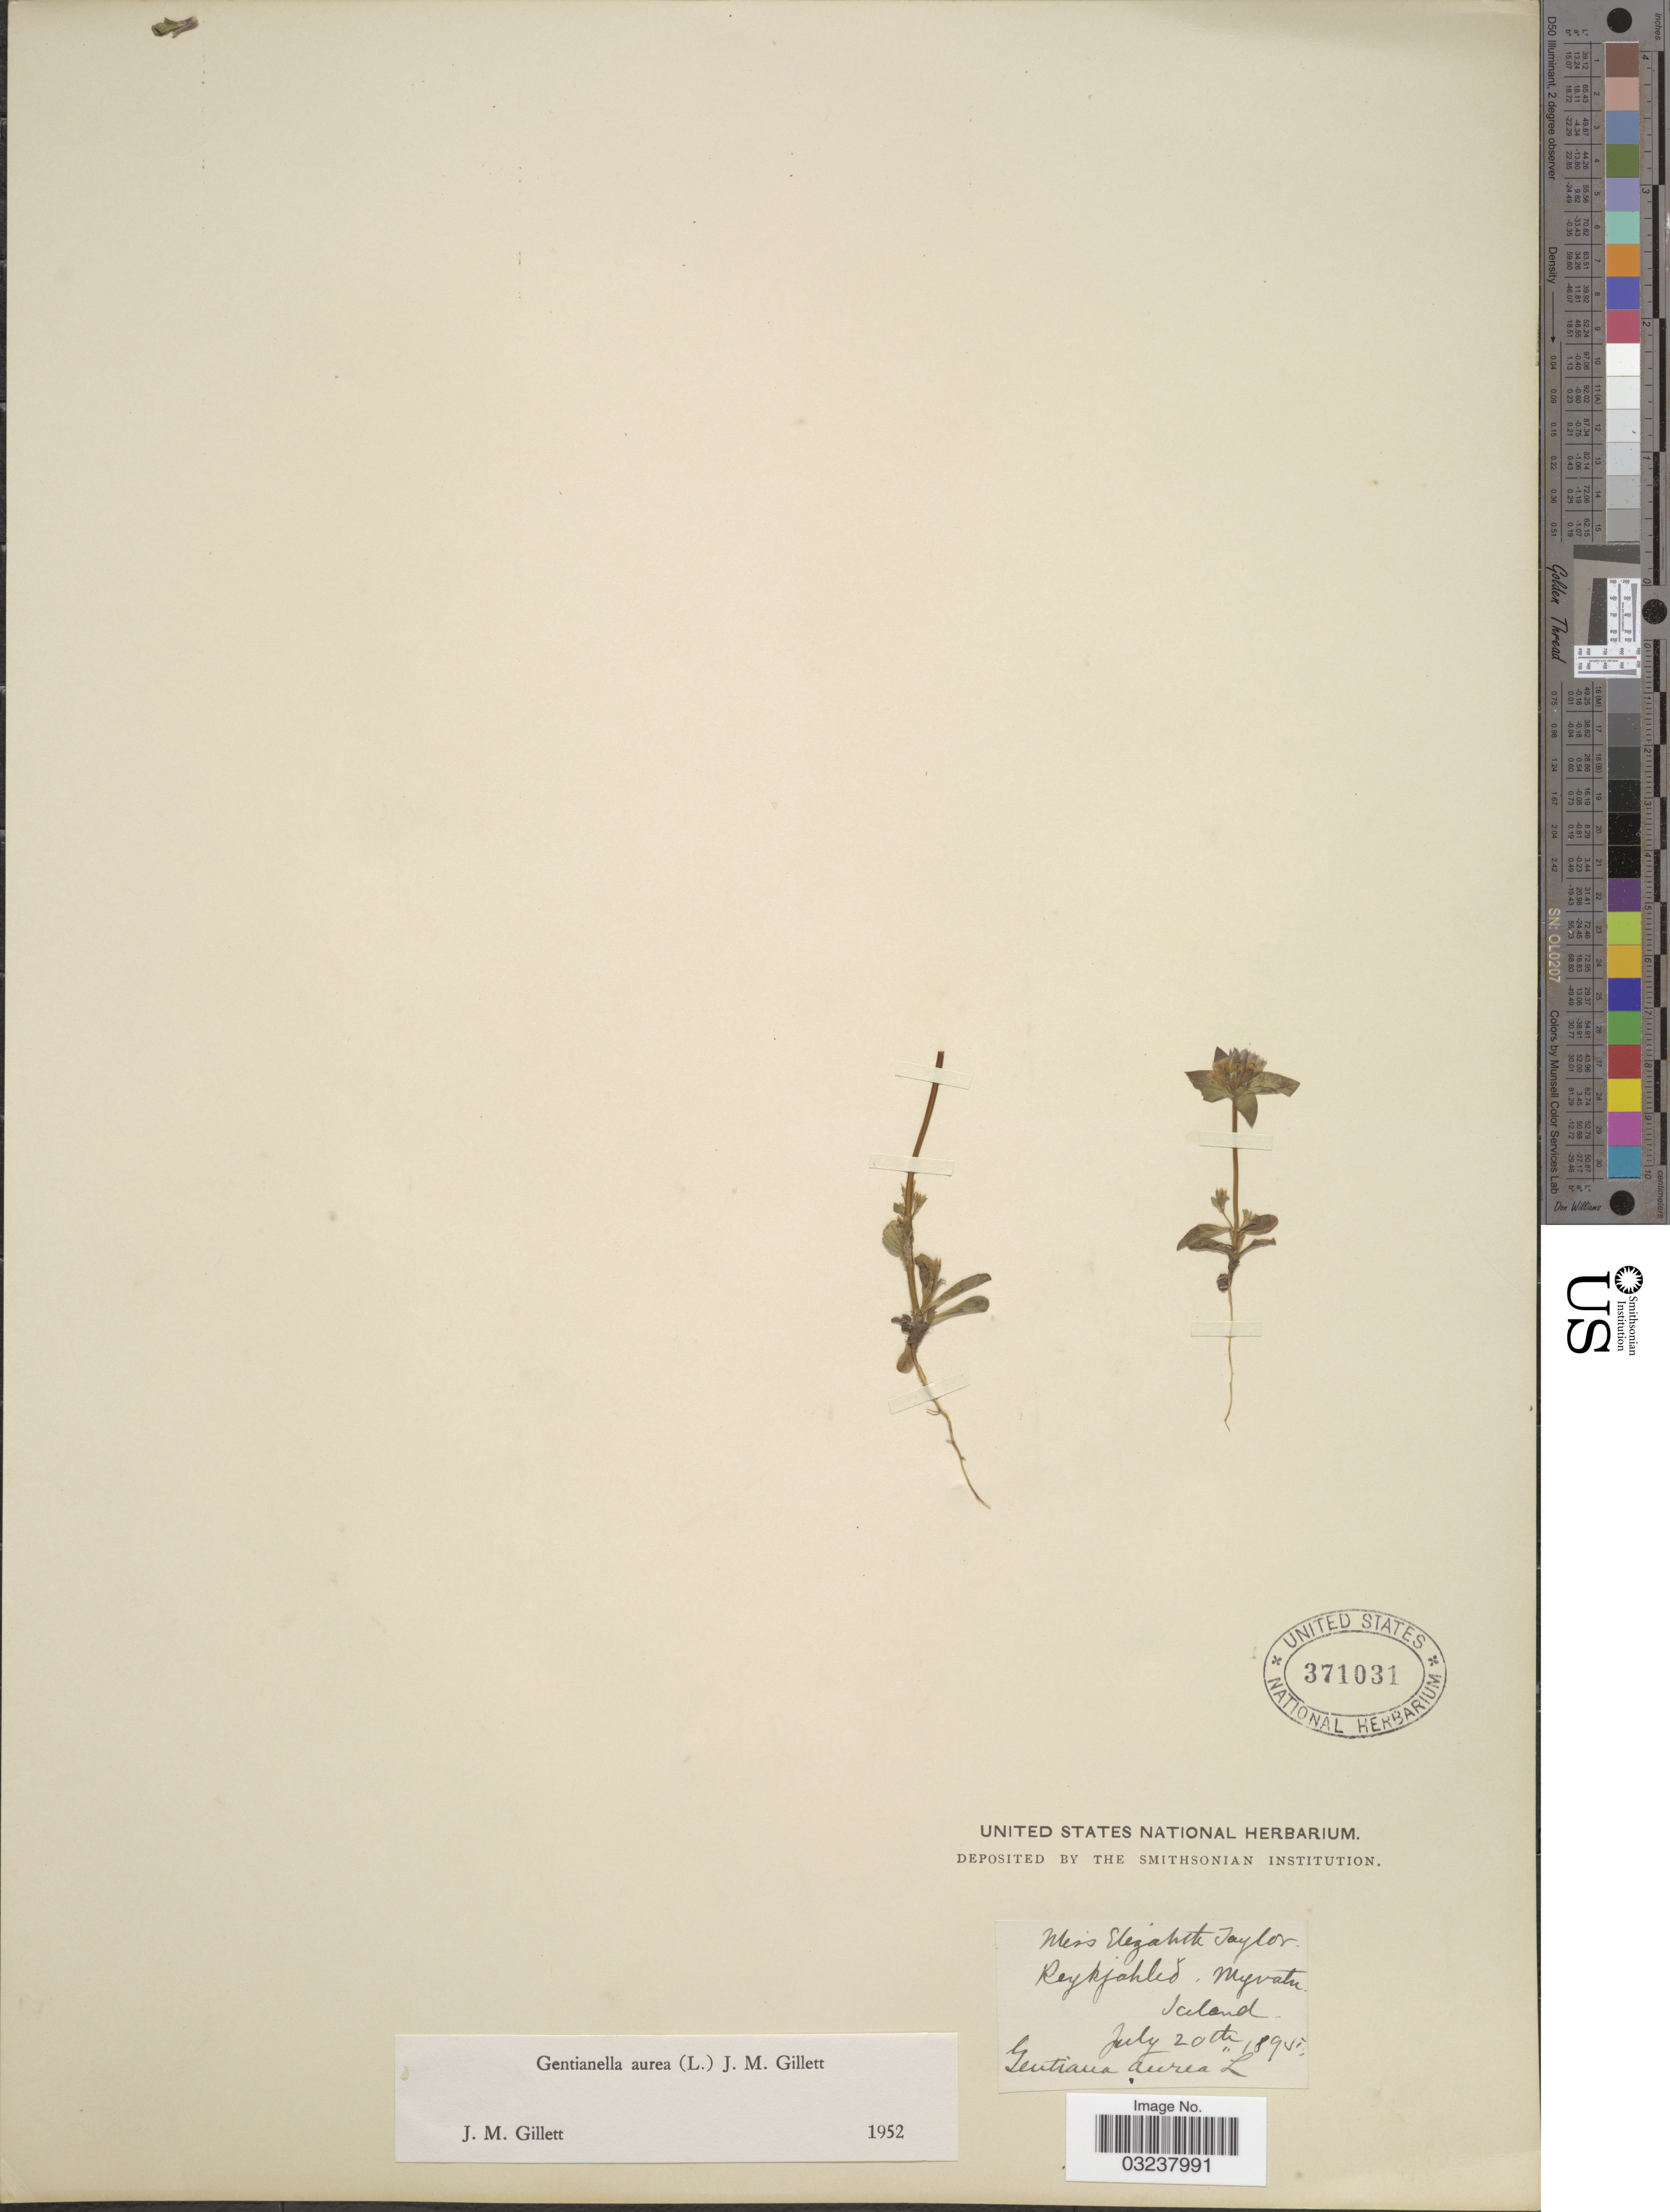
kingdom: Plantae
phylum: Tracheophyta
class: Magnoliopsida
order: Gentianales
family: Gentianaceae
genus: Gentianella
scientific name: Gentianella aurea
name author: (L.) Harry Sm.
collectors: E. L. Taylor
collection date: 1895-07-20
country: Iceland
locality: Reykjaheld. Myvatn.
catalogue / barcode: US 371031